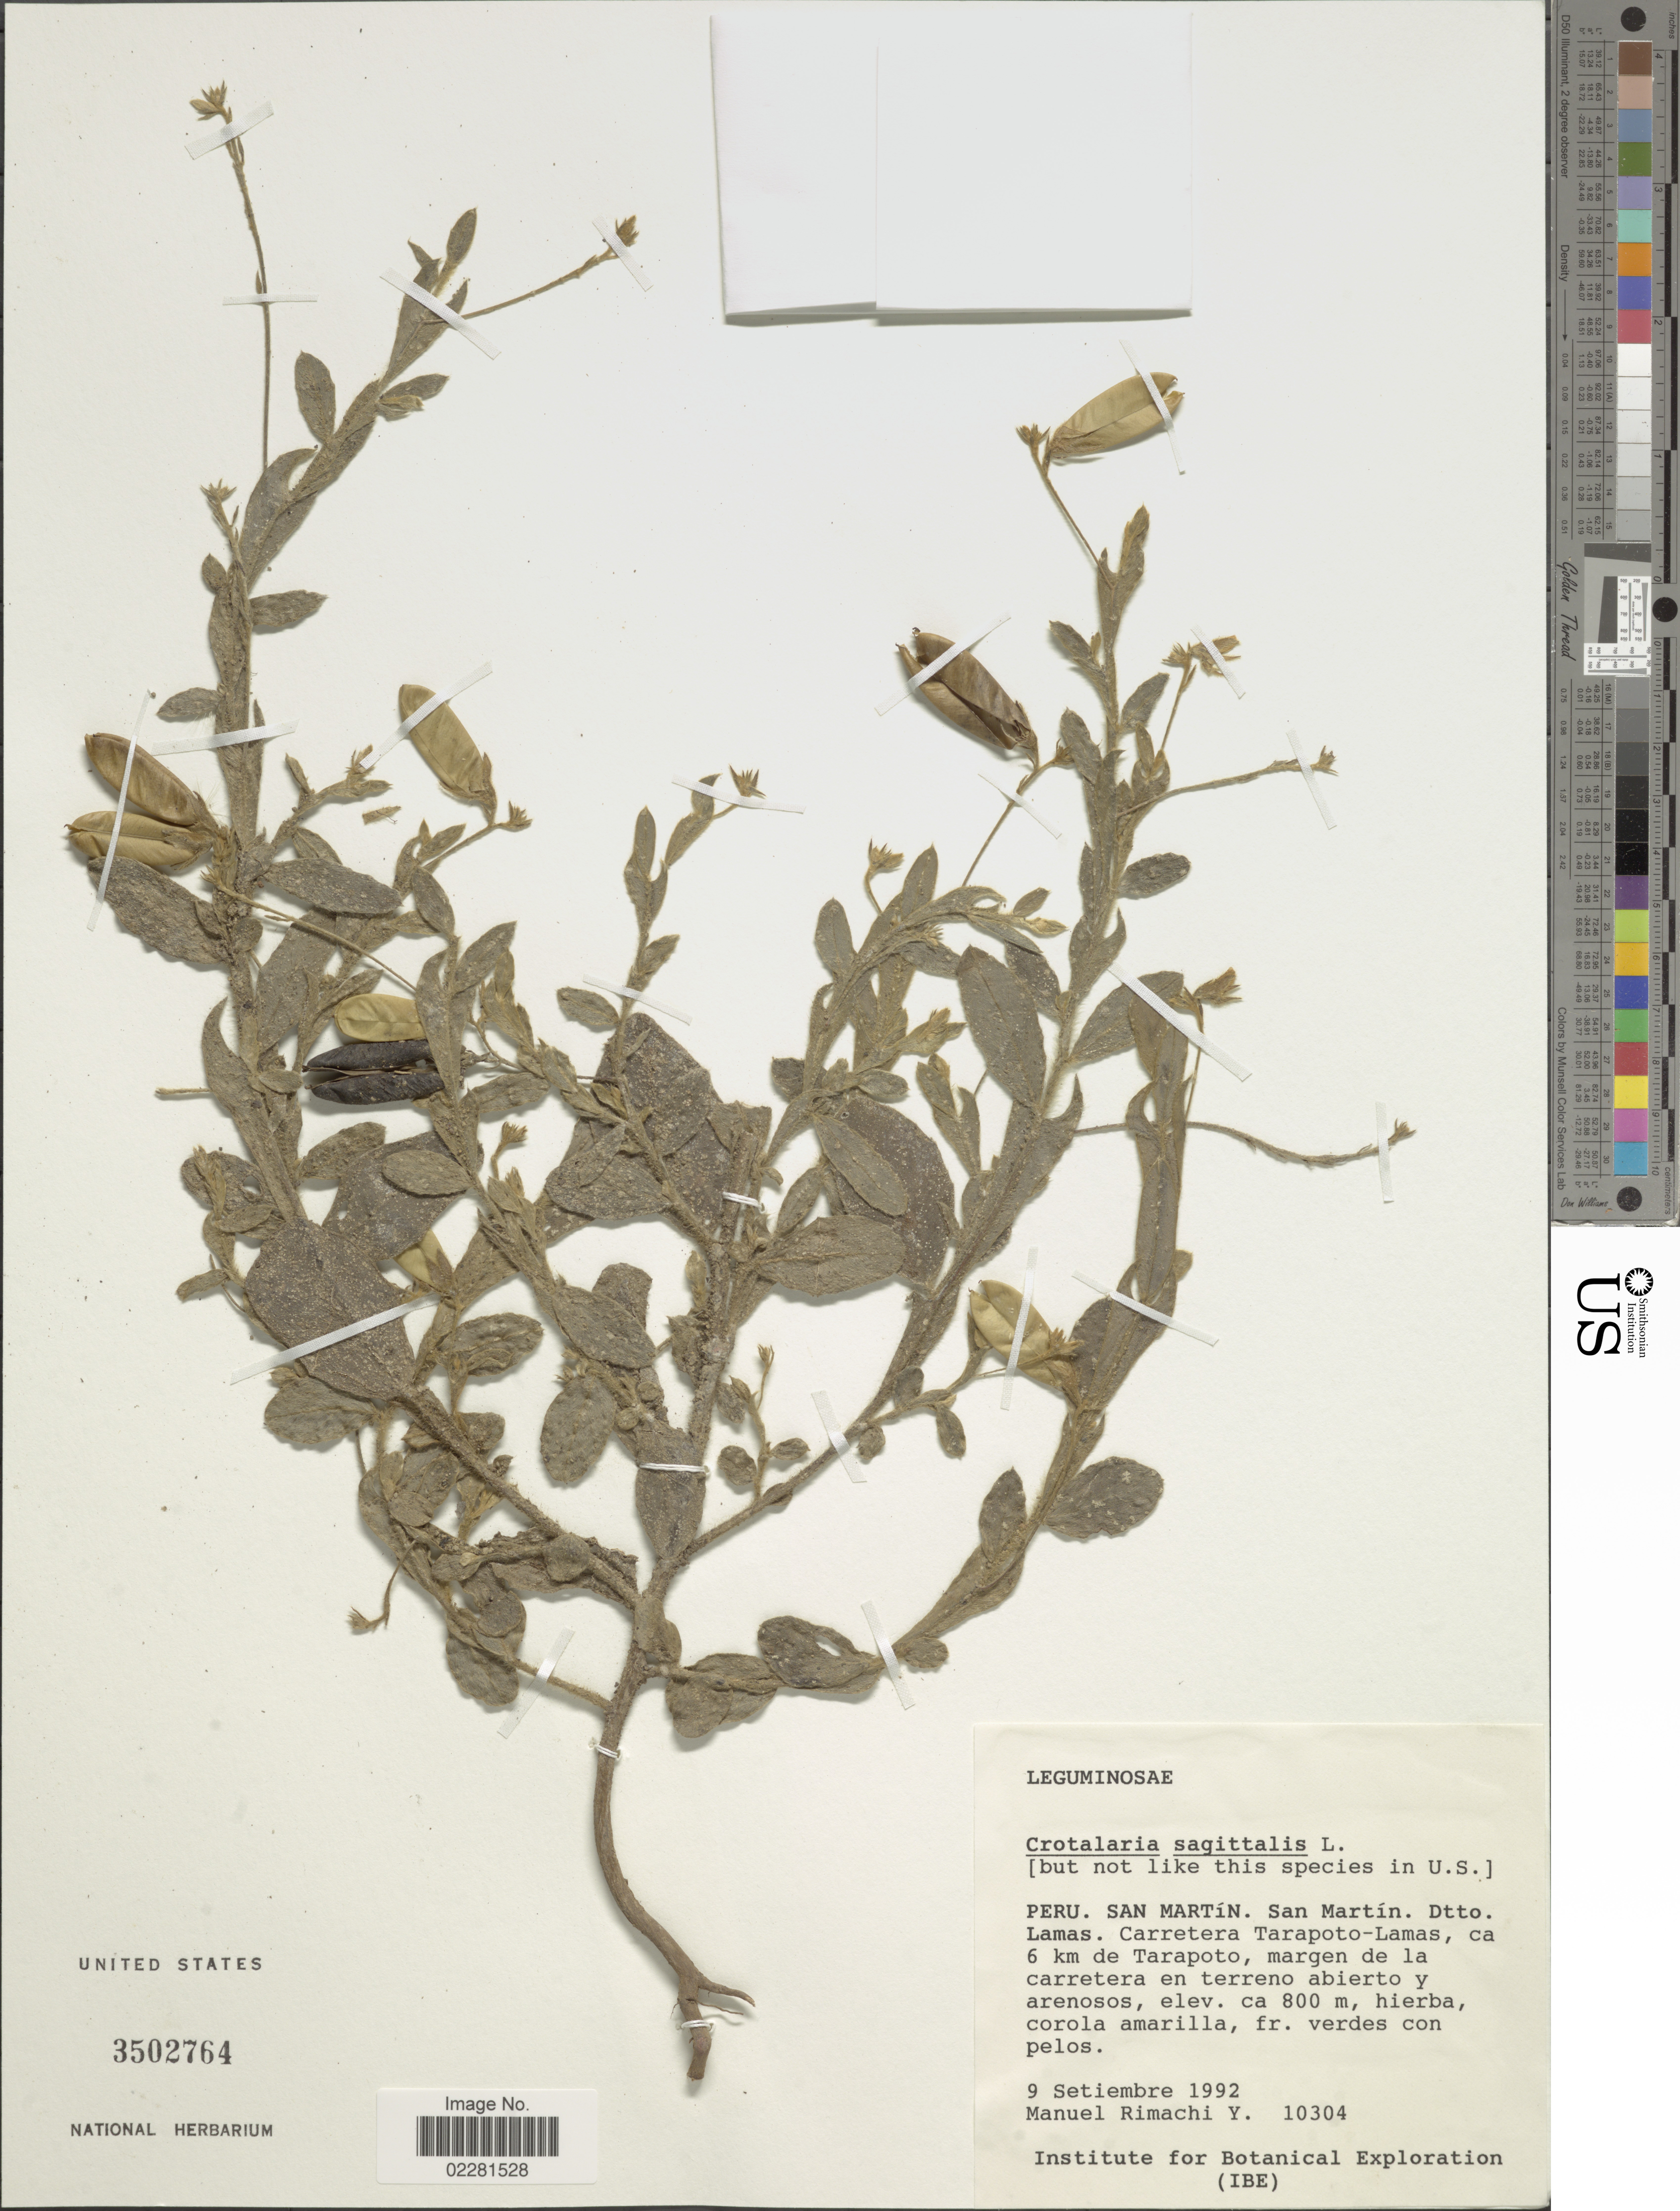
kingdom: Plantae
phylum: Tracheophyta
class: Magnoliopsida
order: Fabales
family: Fabaceae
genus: Crotalaria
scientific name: Crotalaria sagittalis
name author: L.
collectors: M. Rimachi Y.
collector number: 10304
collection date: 1992-09-09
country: Peru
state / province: San Martín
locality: San Martin, Dtto. Lamas, Carretera Tarapoto-Lamas, ca 6 km de Tarapoto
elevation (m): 800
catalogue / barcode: US 3502764